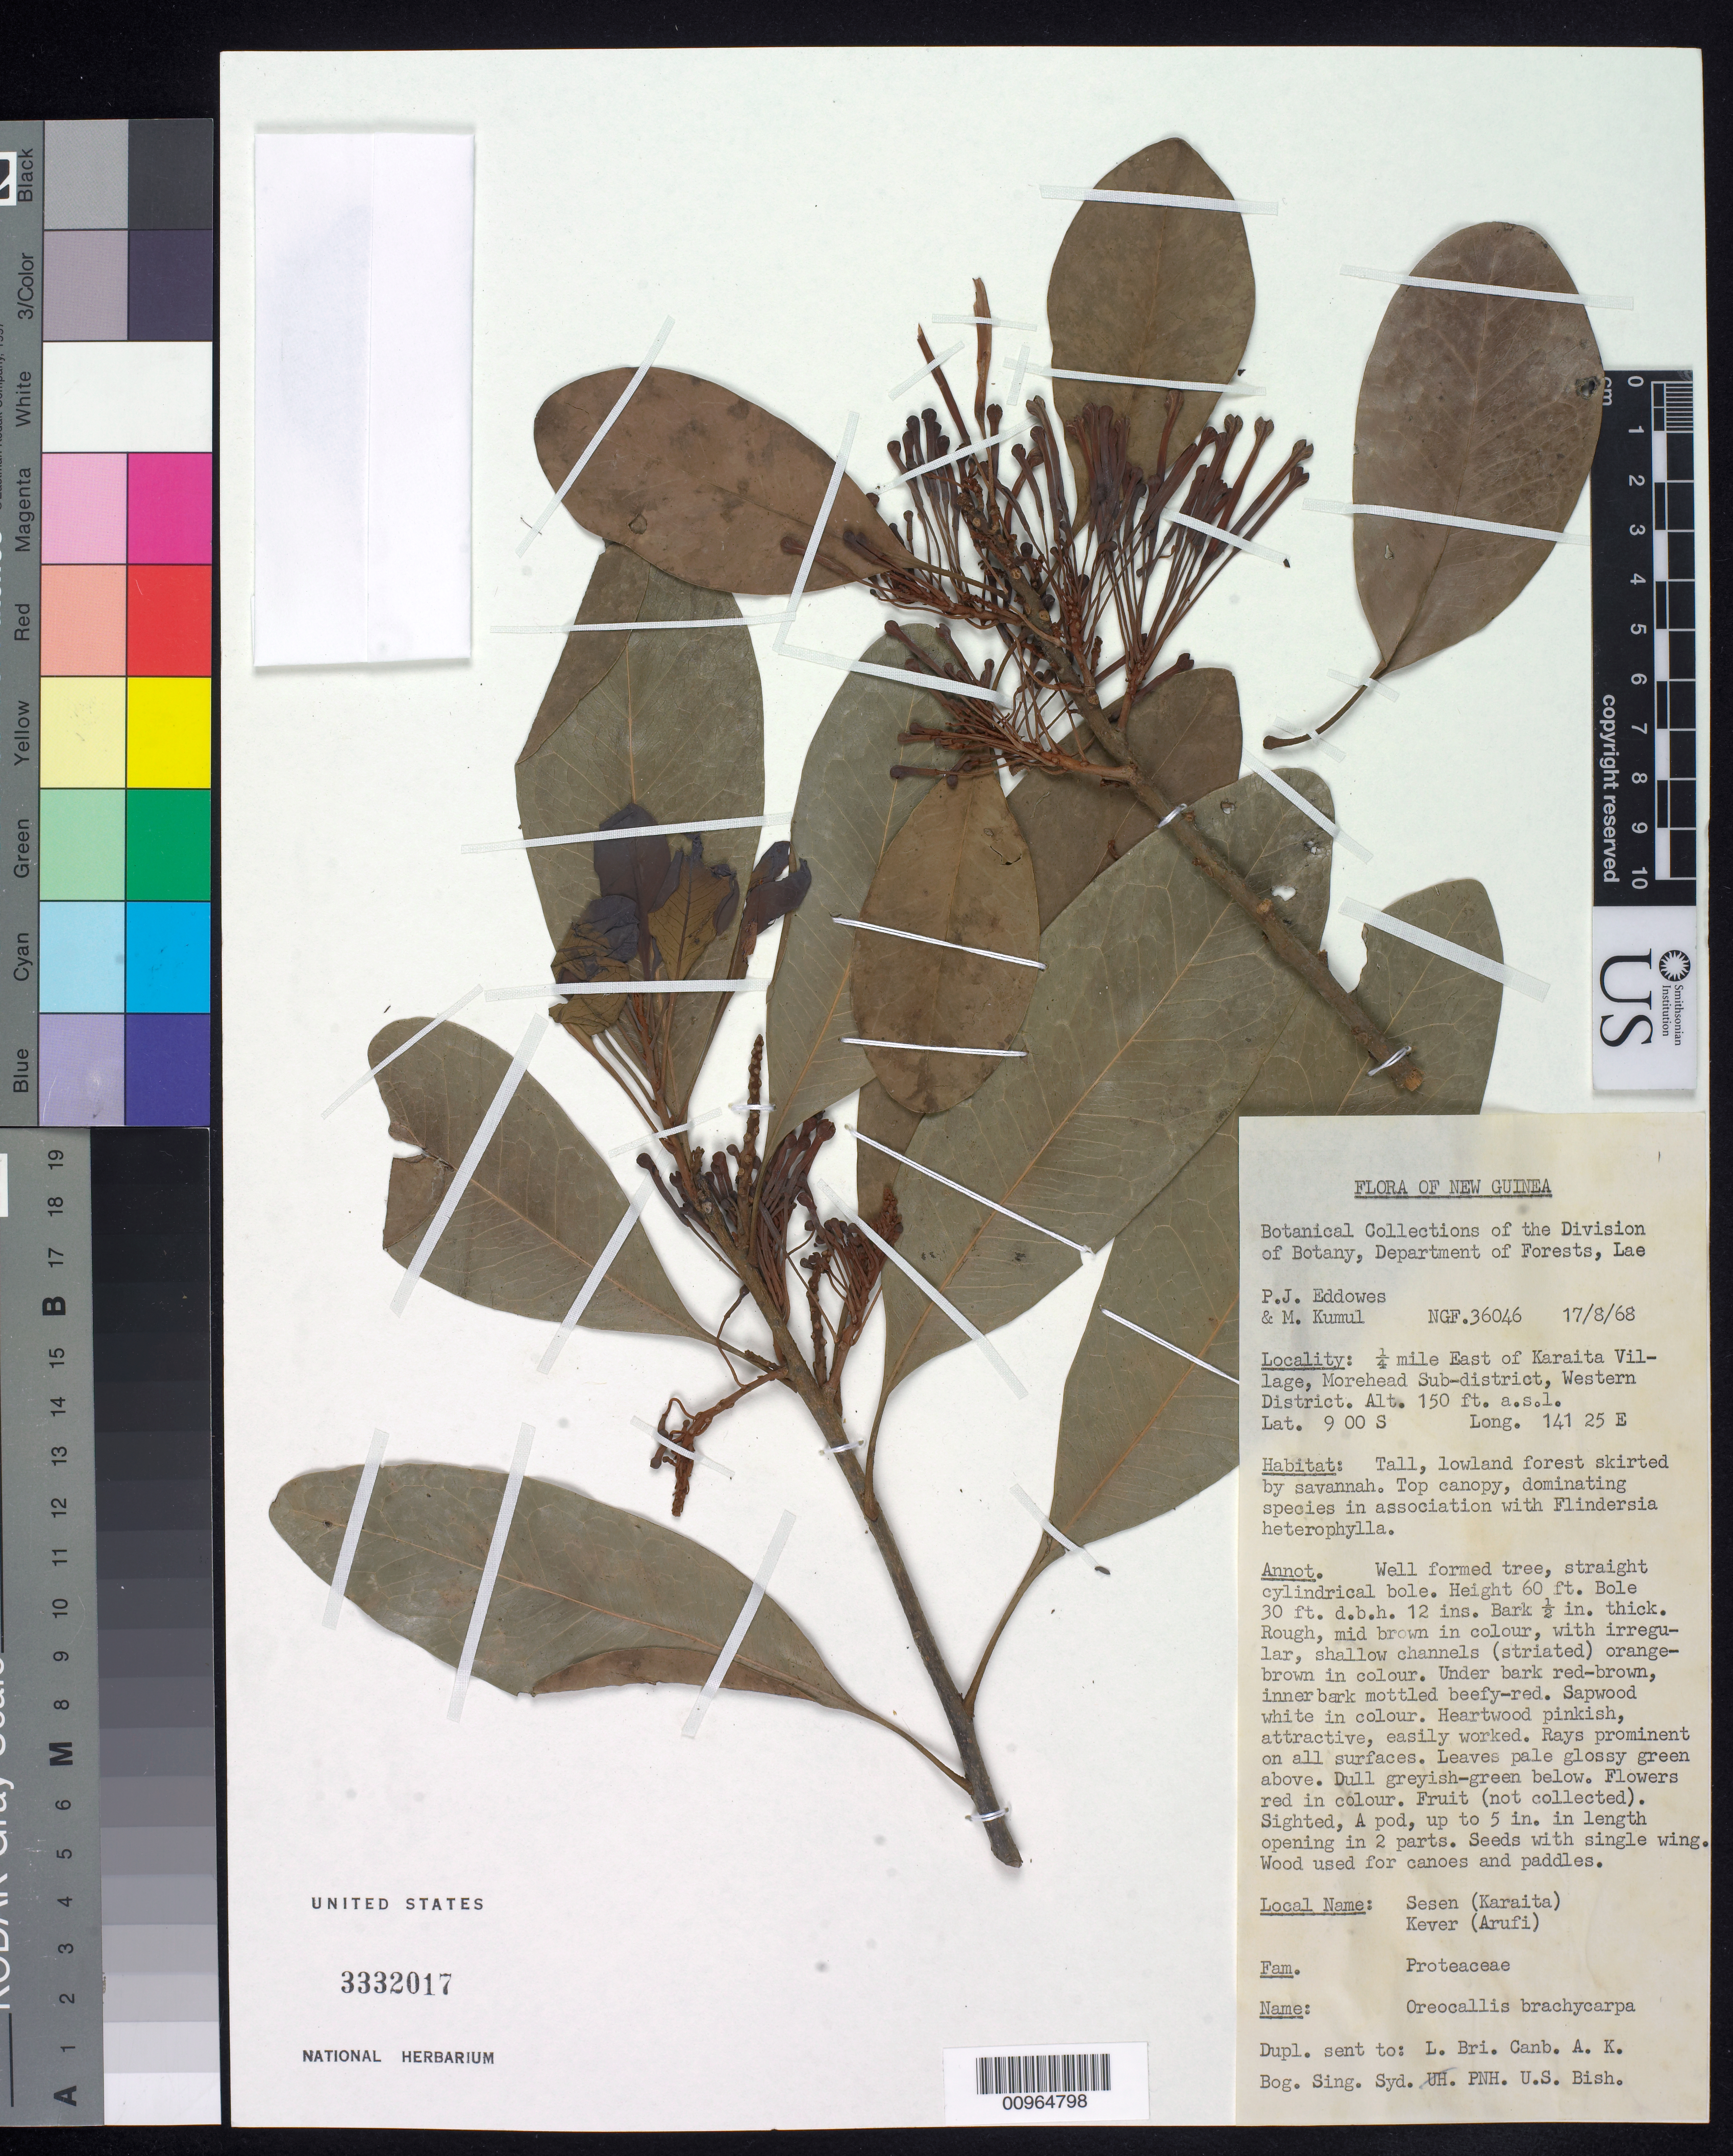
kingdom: Plantae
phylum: Tracheophyta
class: Magnoliopsida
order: Proteales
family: Proteaceae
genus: Alloxylon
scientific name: Alloxylon brachycarpum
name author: (Sleumer) P.H.Weston & Crisp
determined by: Strong, Mark T., (BOT), Smithsonian Institution - National Museum of Natural History (UNITED STATES)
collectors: P.J. Eddowes & M. Kumul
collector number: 36046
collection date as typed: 17 Aug 1968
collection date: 1968-08-17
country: Papua New Guinea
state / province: Western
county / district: Morehead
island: New Guinea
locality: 1/4 mile east of Karaita Village.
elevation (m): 46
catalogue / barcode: US 3332017